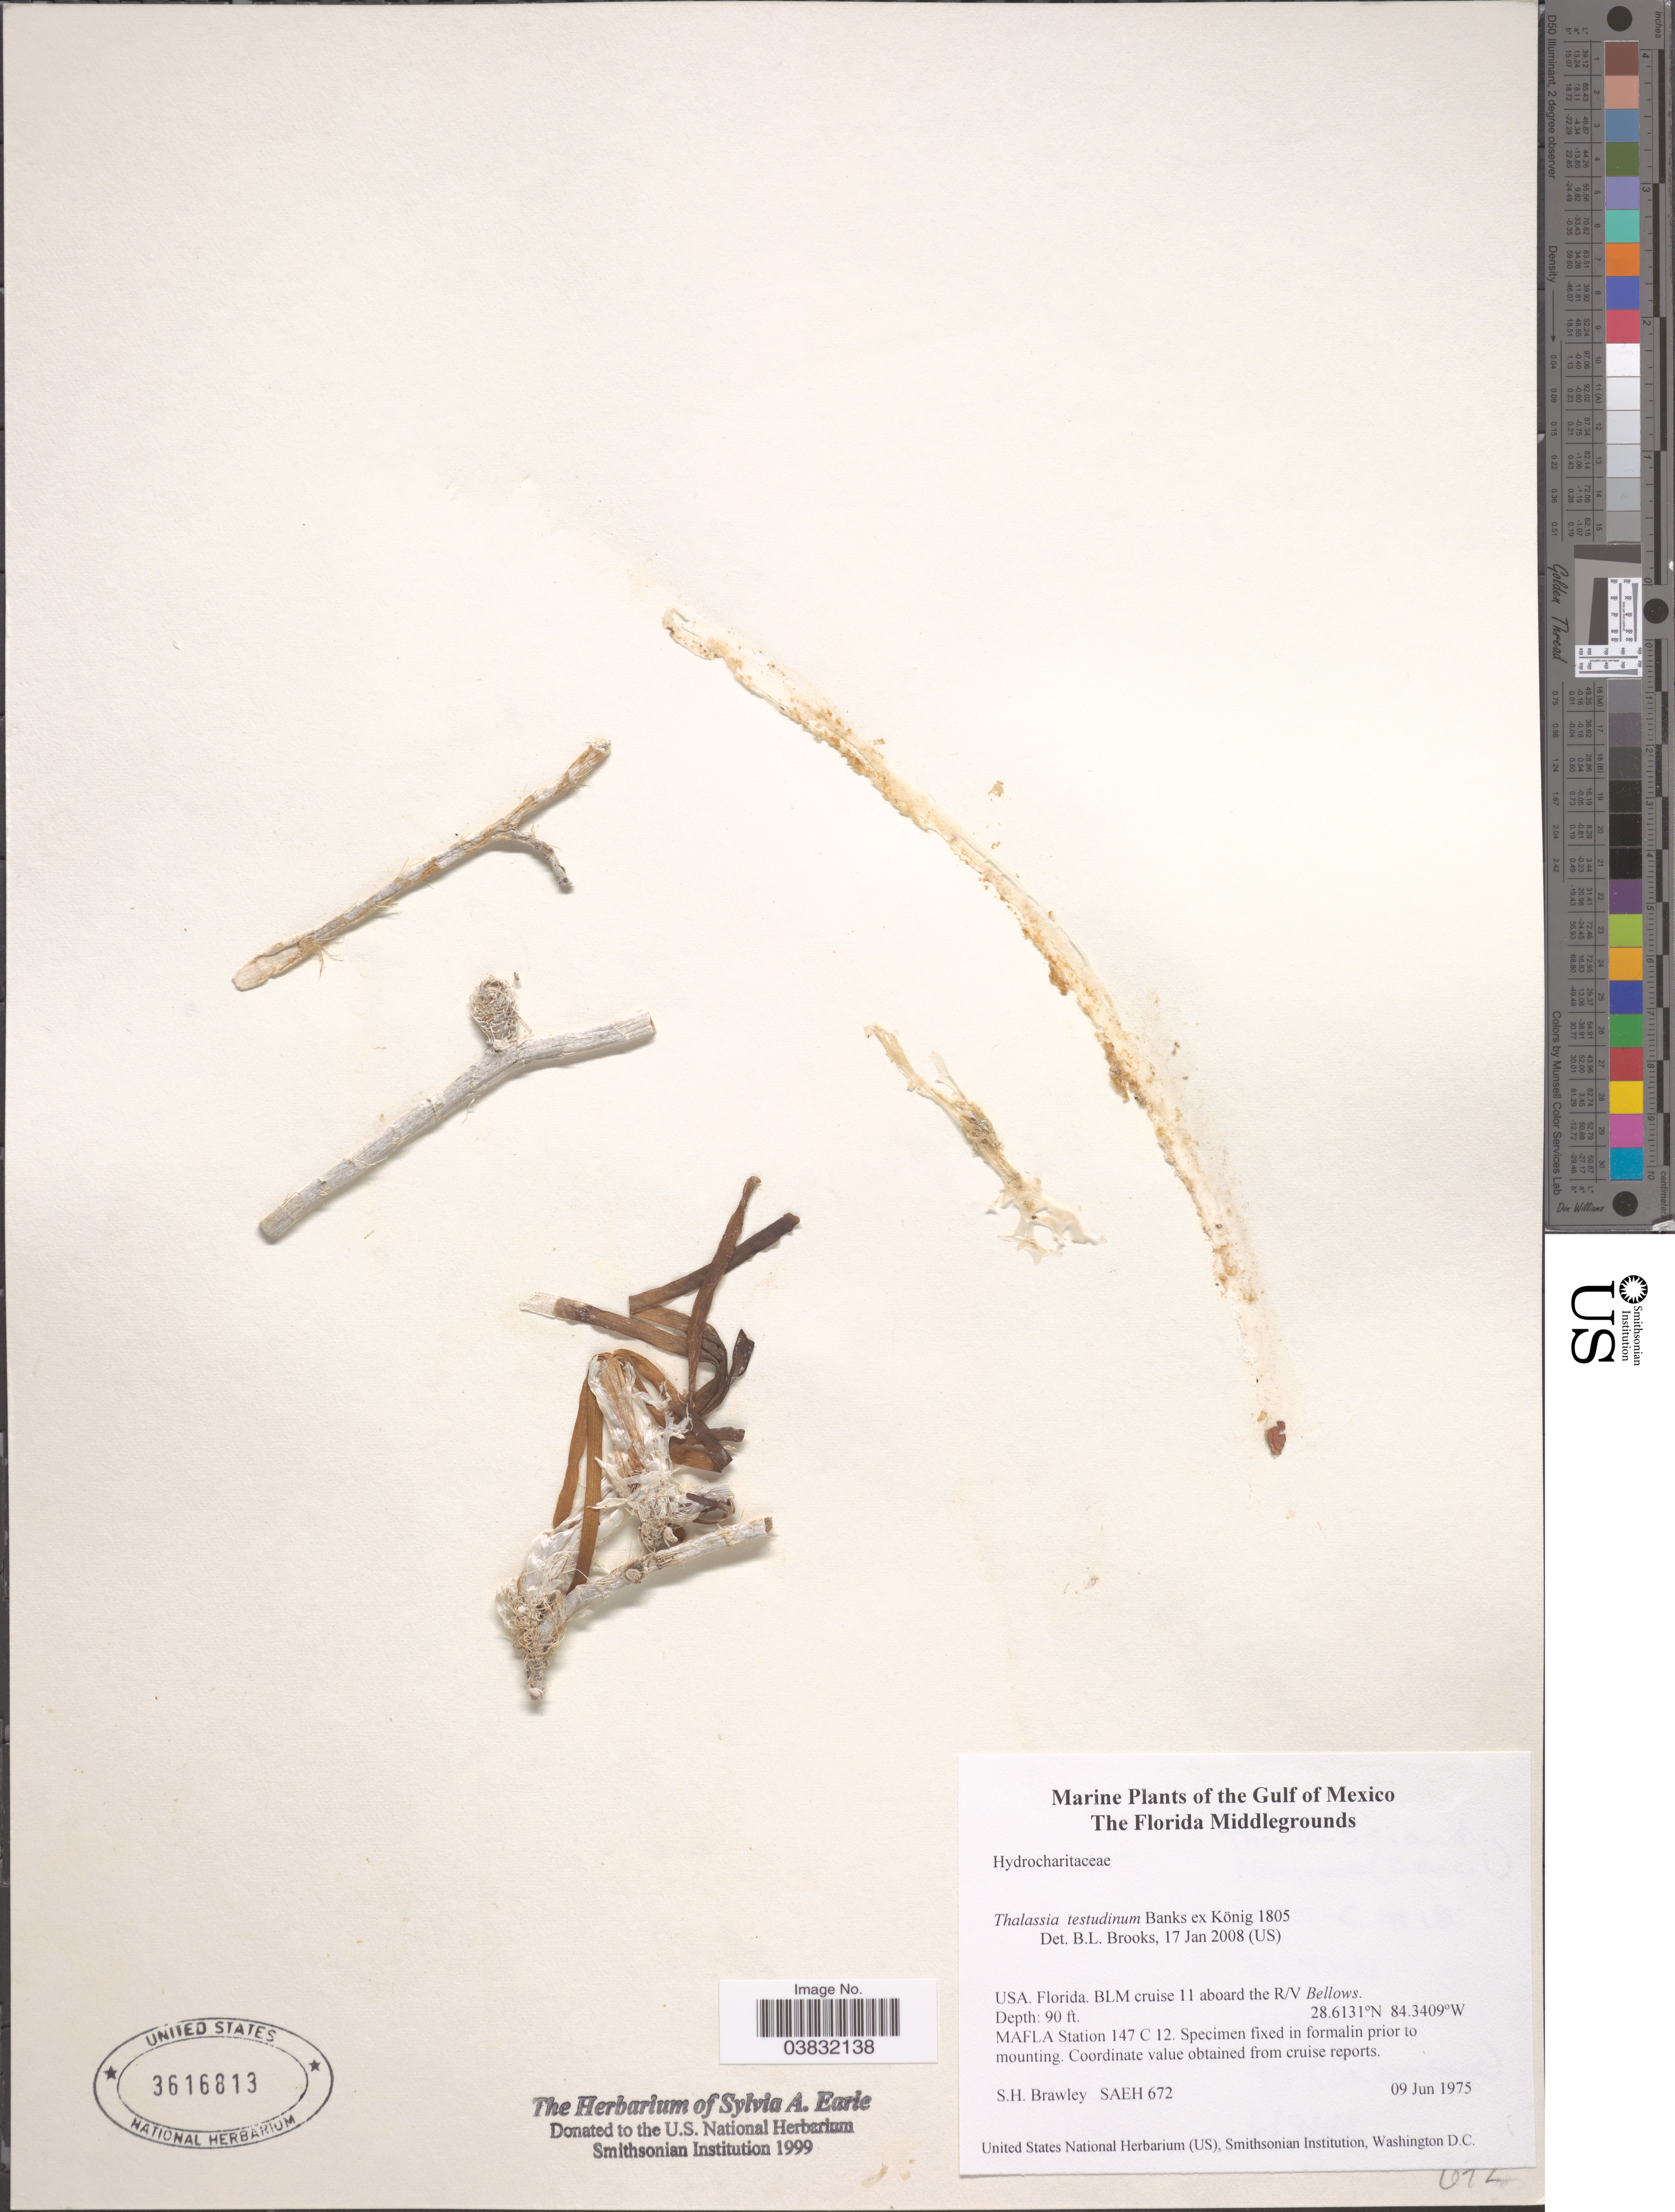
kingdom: Plantae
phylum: Tracheophyta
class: Liliopsida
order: Alismatales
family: Hydrocharitaceae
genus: Thalassia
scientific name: Thalassia testudinum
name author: Banks & Sol. ex K.D. Koenig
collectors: S. Brawley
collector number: SAEH 672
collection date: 1975-06-09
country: United States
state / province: Florida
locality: The Gulf of Mexico. The Florida Middlegrounds. BLM Cruise 11 aboard the R/V Bellows. MAFLA Station 147 C 12.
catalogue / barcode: US 3616813